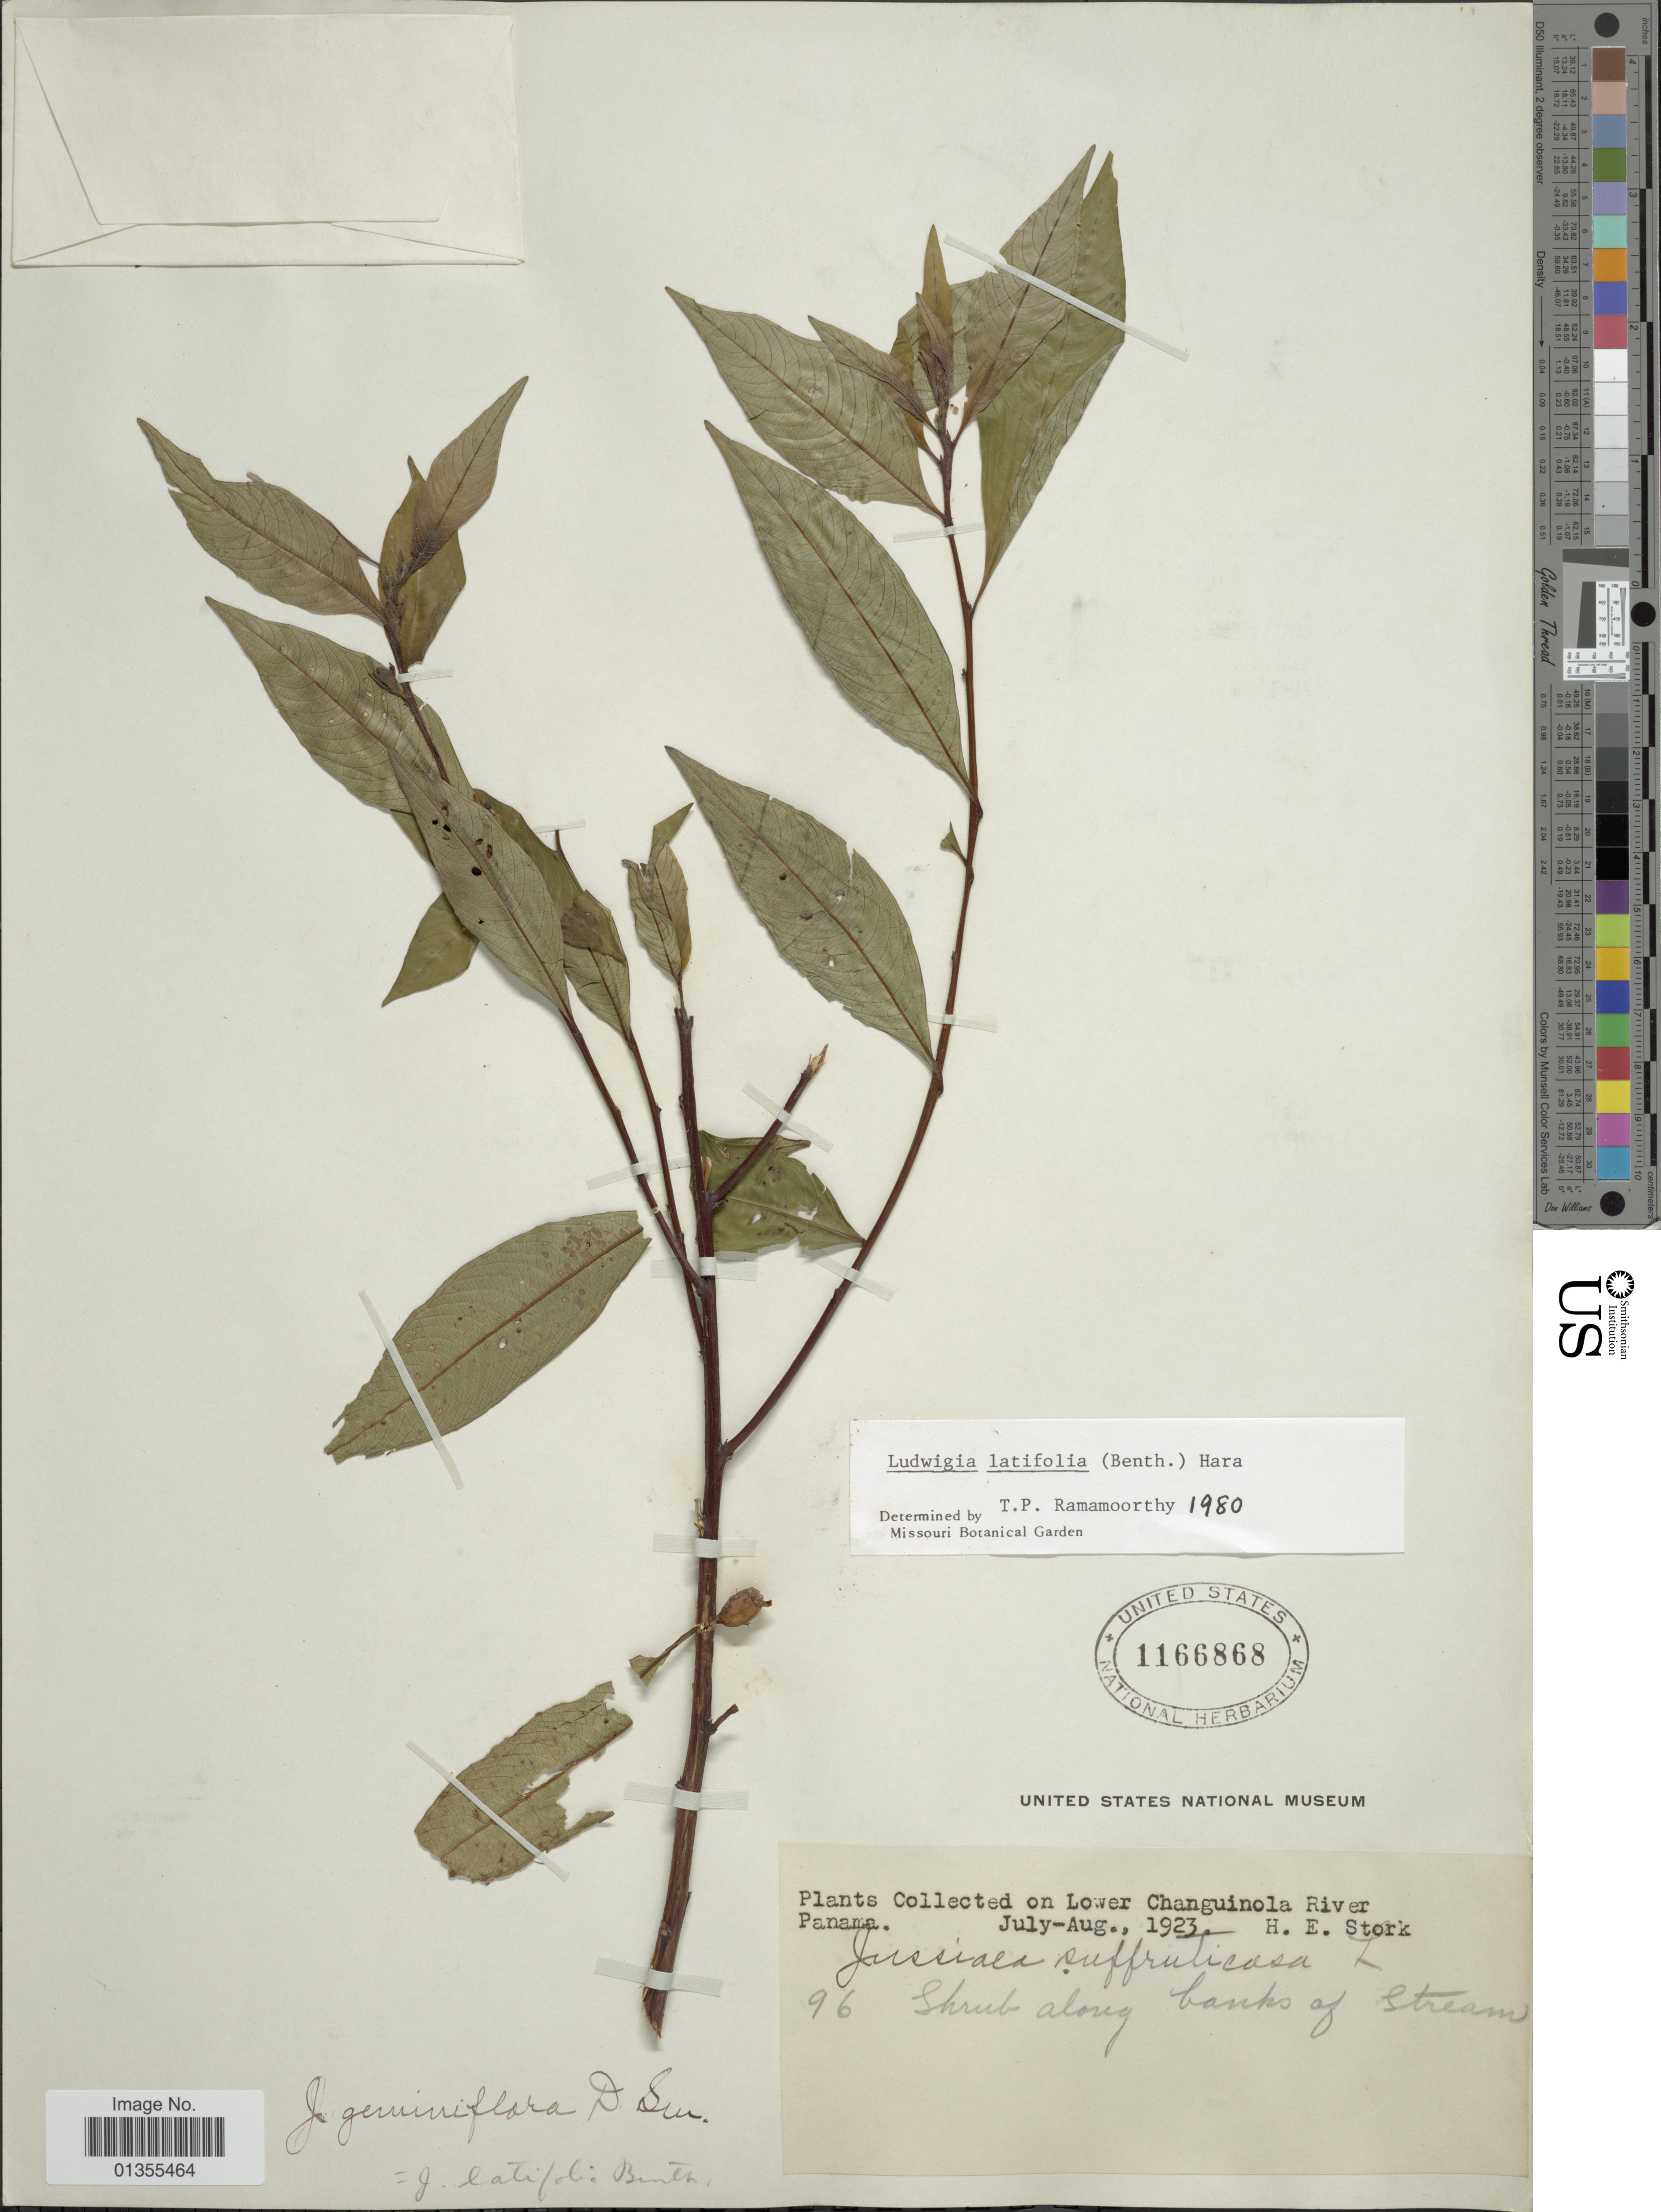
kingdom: Plantae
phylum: Tracheophyta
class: Magnoliopsida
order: Myrtales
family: Onagraceae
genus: Ludwigia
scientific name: Ludwigia latifolia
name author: (Benth.) H. Hara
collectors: H. E. Stork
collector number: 96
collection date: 1923-07/1923-08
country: Panama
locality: Lower Changuinola River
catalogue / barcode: US 1166868